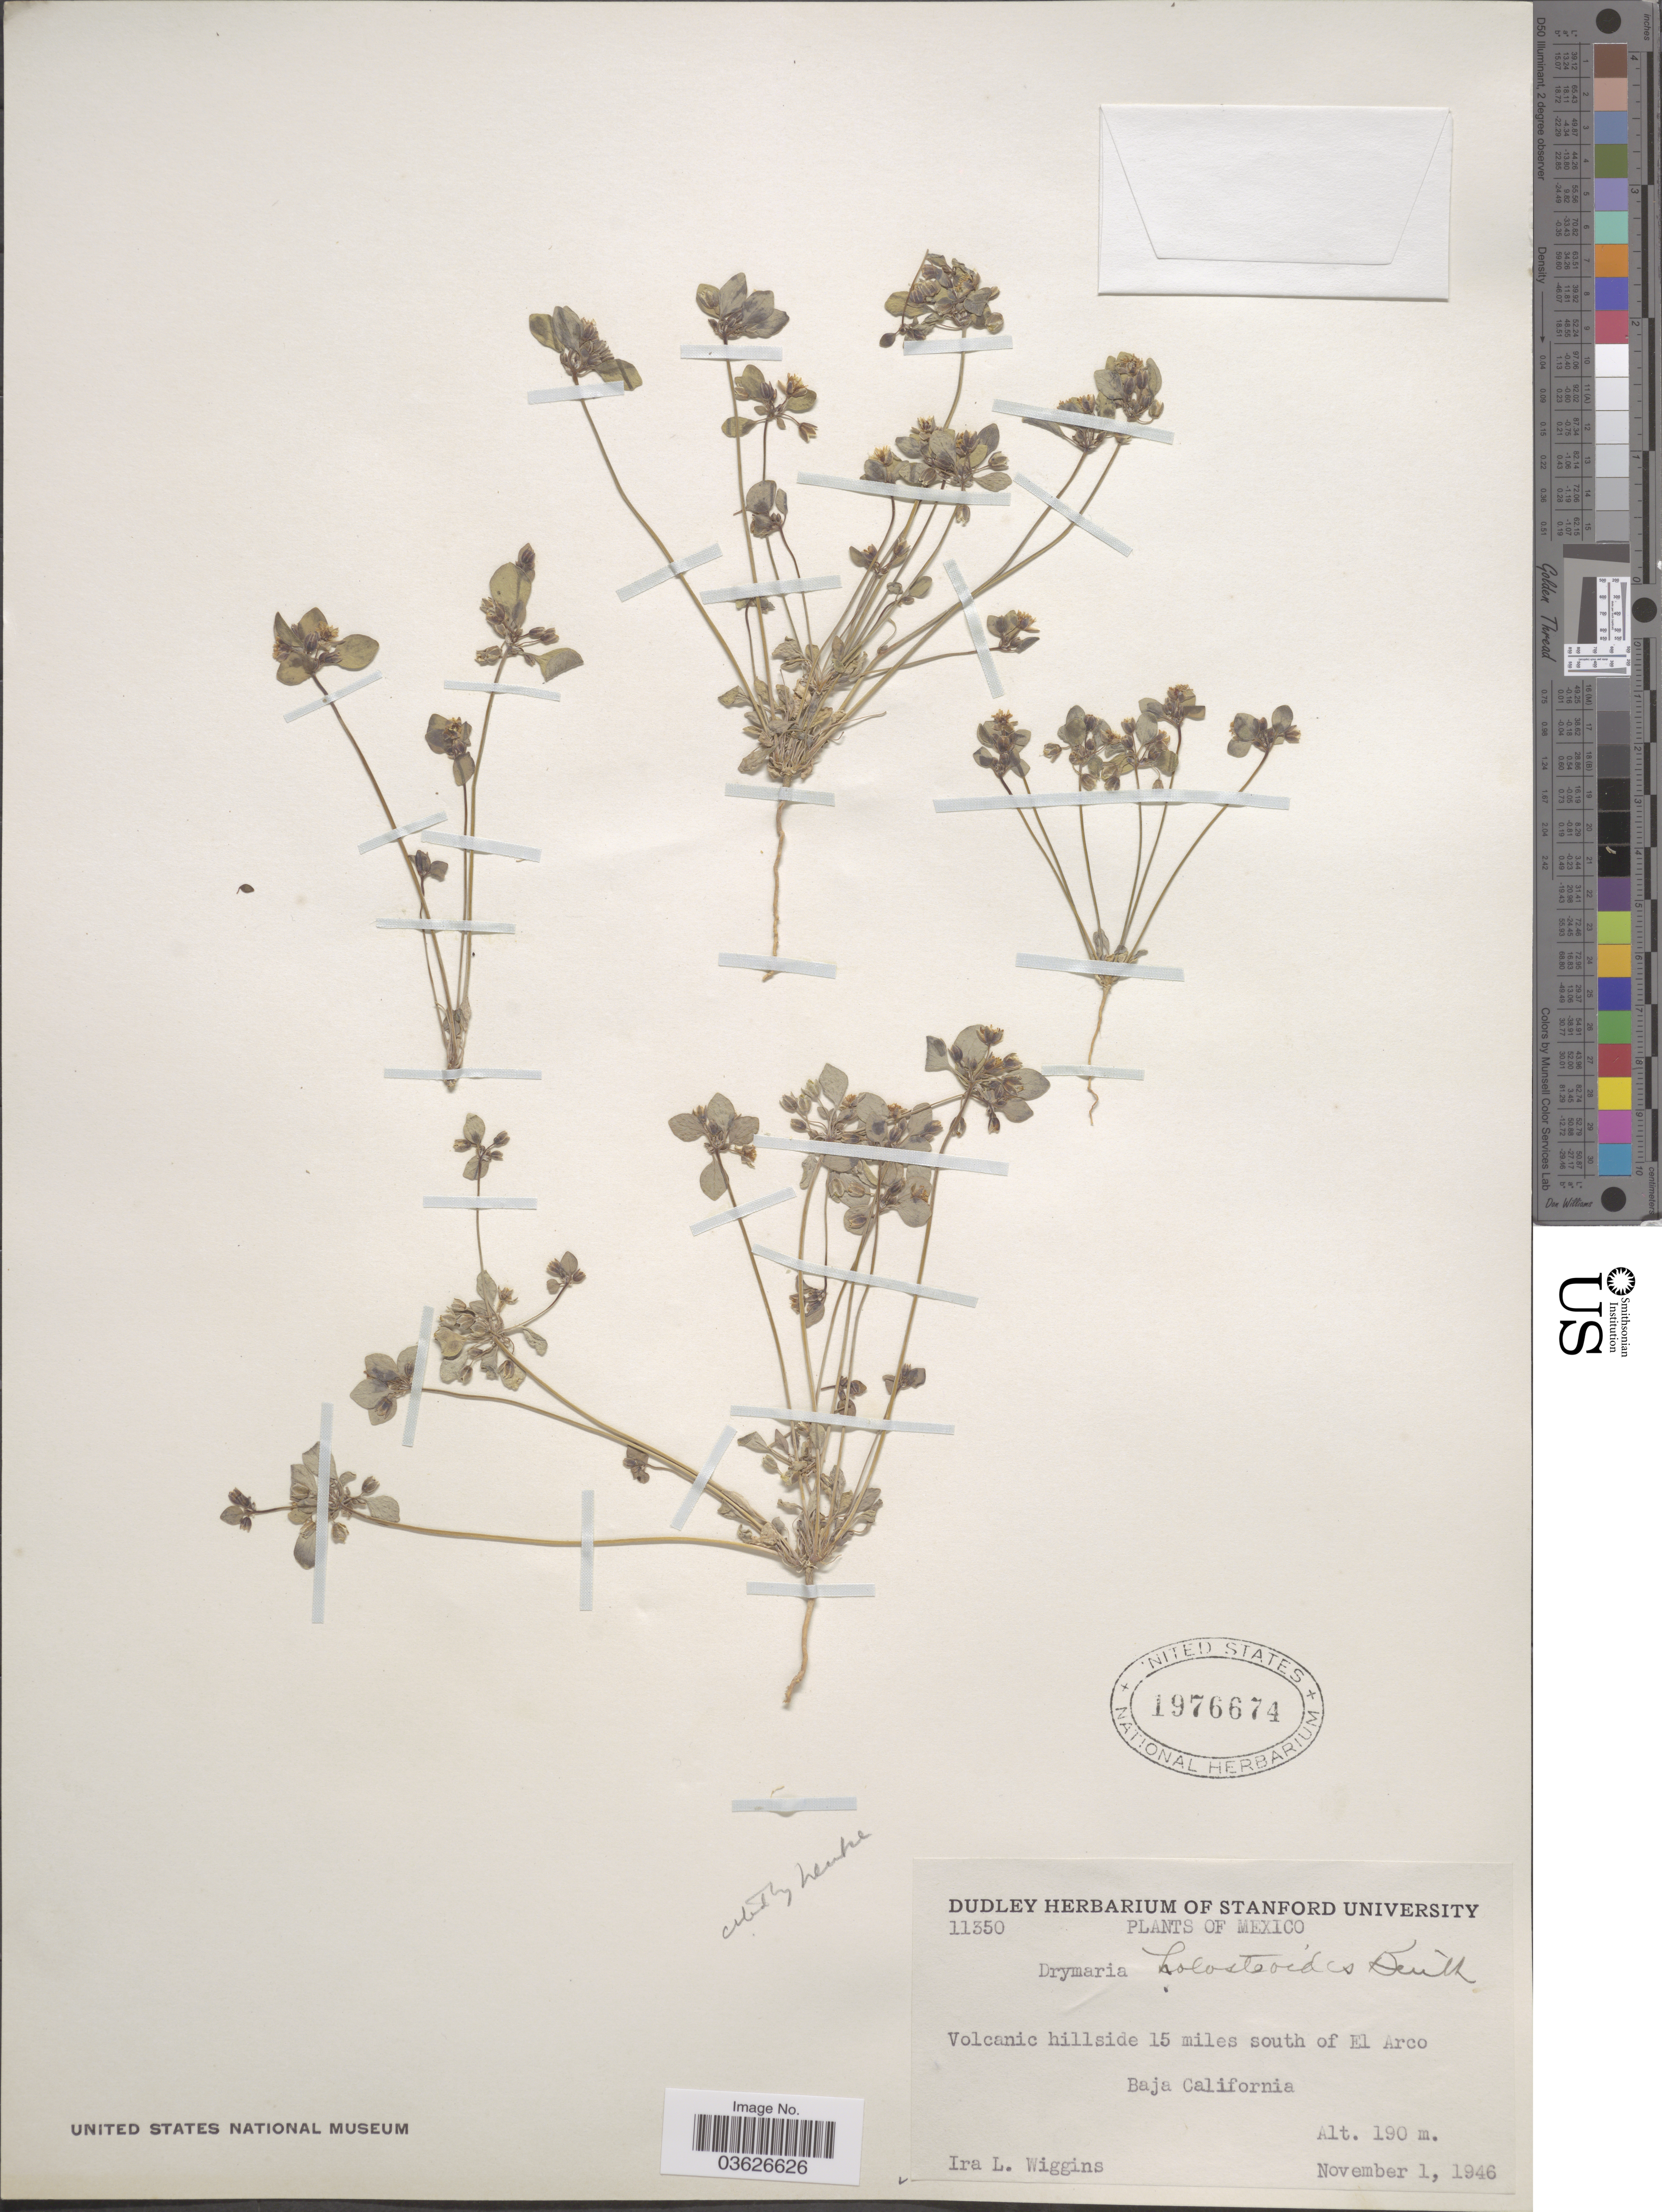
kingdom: Plantae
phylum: Tracheophyta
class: Magnoliopsida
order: Caryophyllales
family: Caryophyllaceae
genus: Drymaria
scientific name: Drymaria holosteoides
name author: Benth.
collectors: I. L. Wiggins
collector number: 11350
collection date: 1946-11-01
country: Mexico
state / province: Baja California Norte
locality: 15 miles south of El Arco.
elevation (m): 190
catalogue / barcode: US 1976674